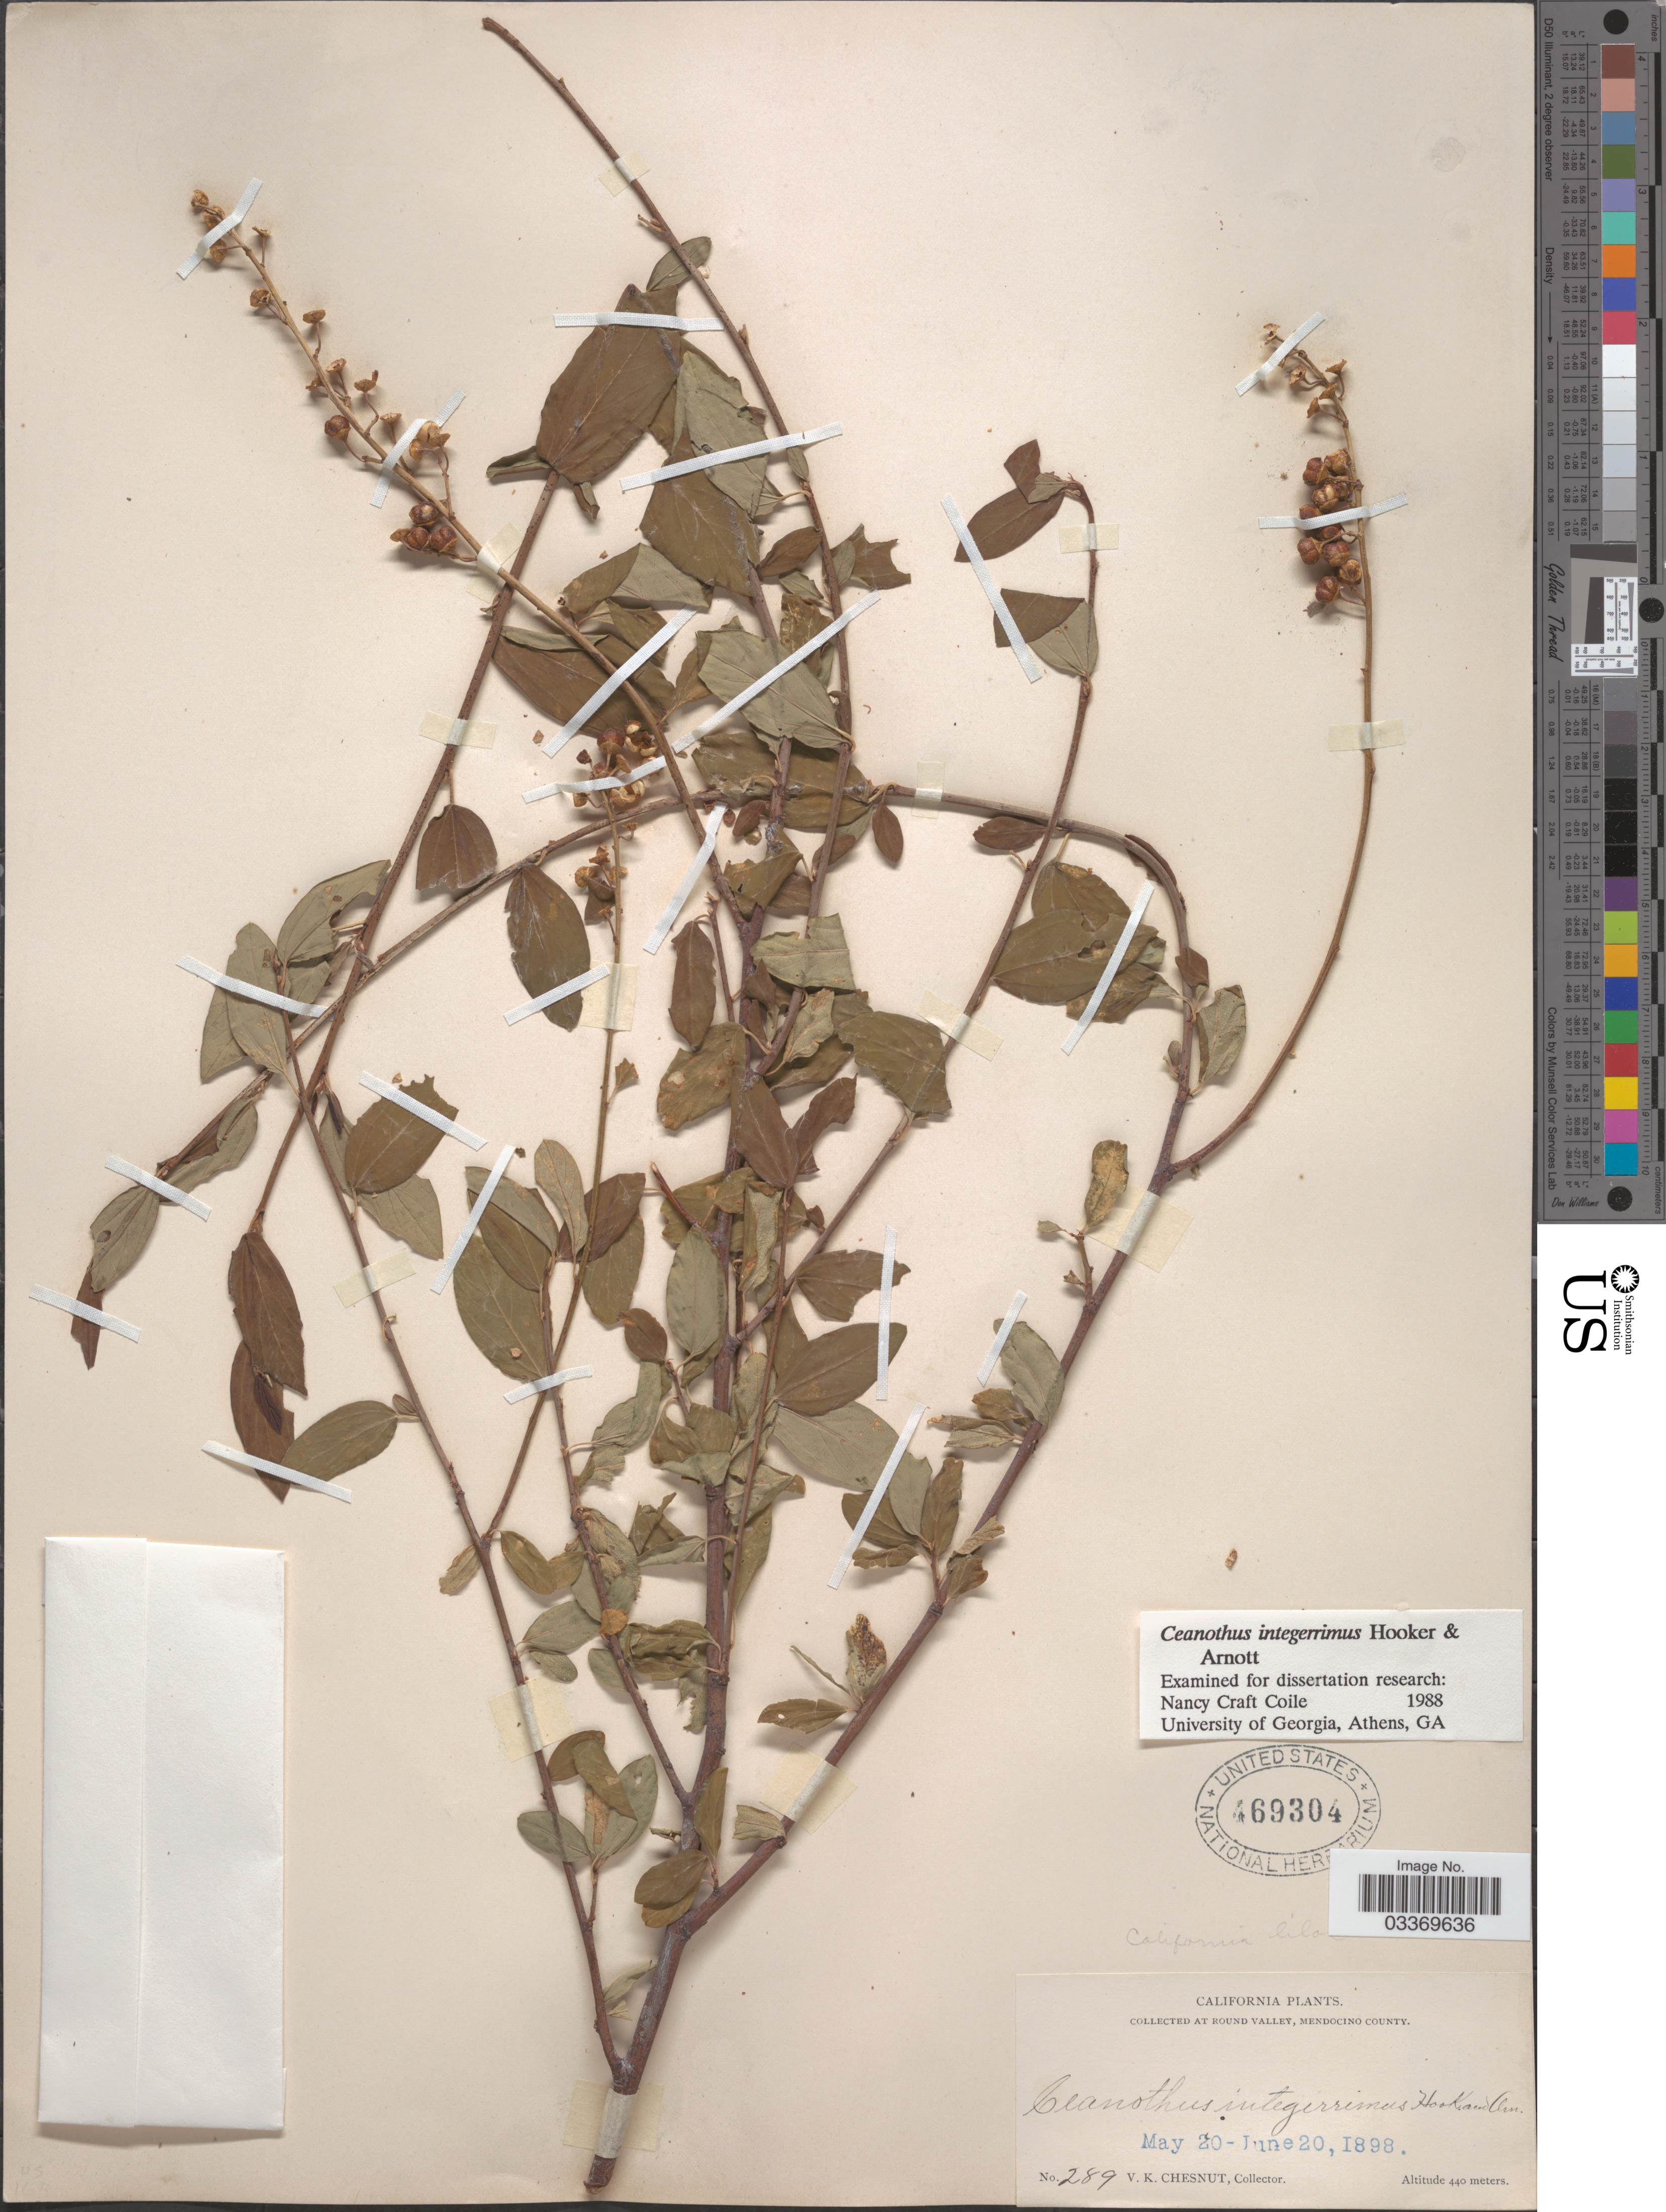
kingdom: Plantae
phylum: Tracheophyta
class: Magnoliopsida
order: Rosales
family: Rhamnaceae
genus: Ceanothus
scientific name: Ceanothus integerrimus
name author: Hook. & Arn.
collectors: V. Chesnut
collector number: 289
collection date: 1898-05-20/1898-06-20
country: United States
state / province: California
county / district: Mendocino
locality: Round Valley, Mendocino County.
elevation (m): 440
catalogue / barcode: US 469304